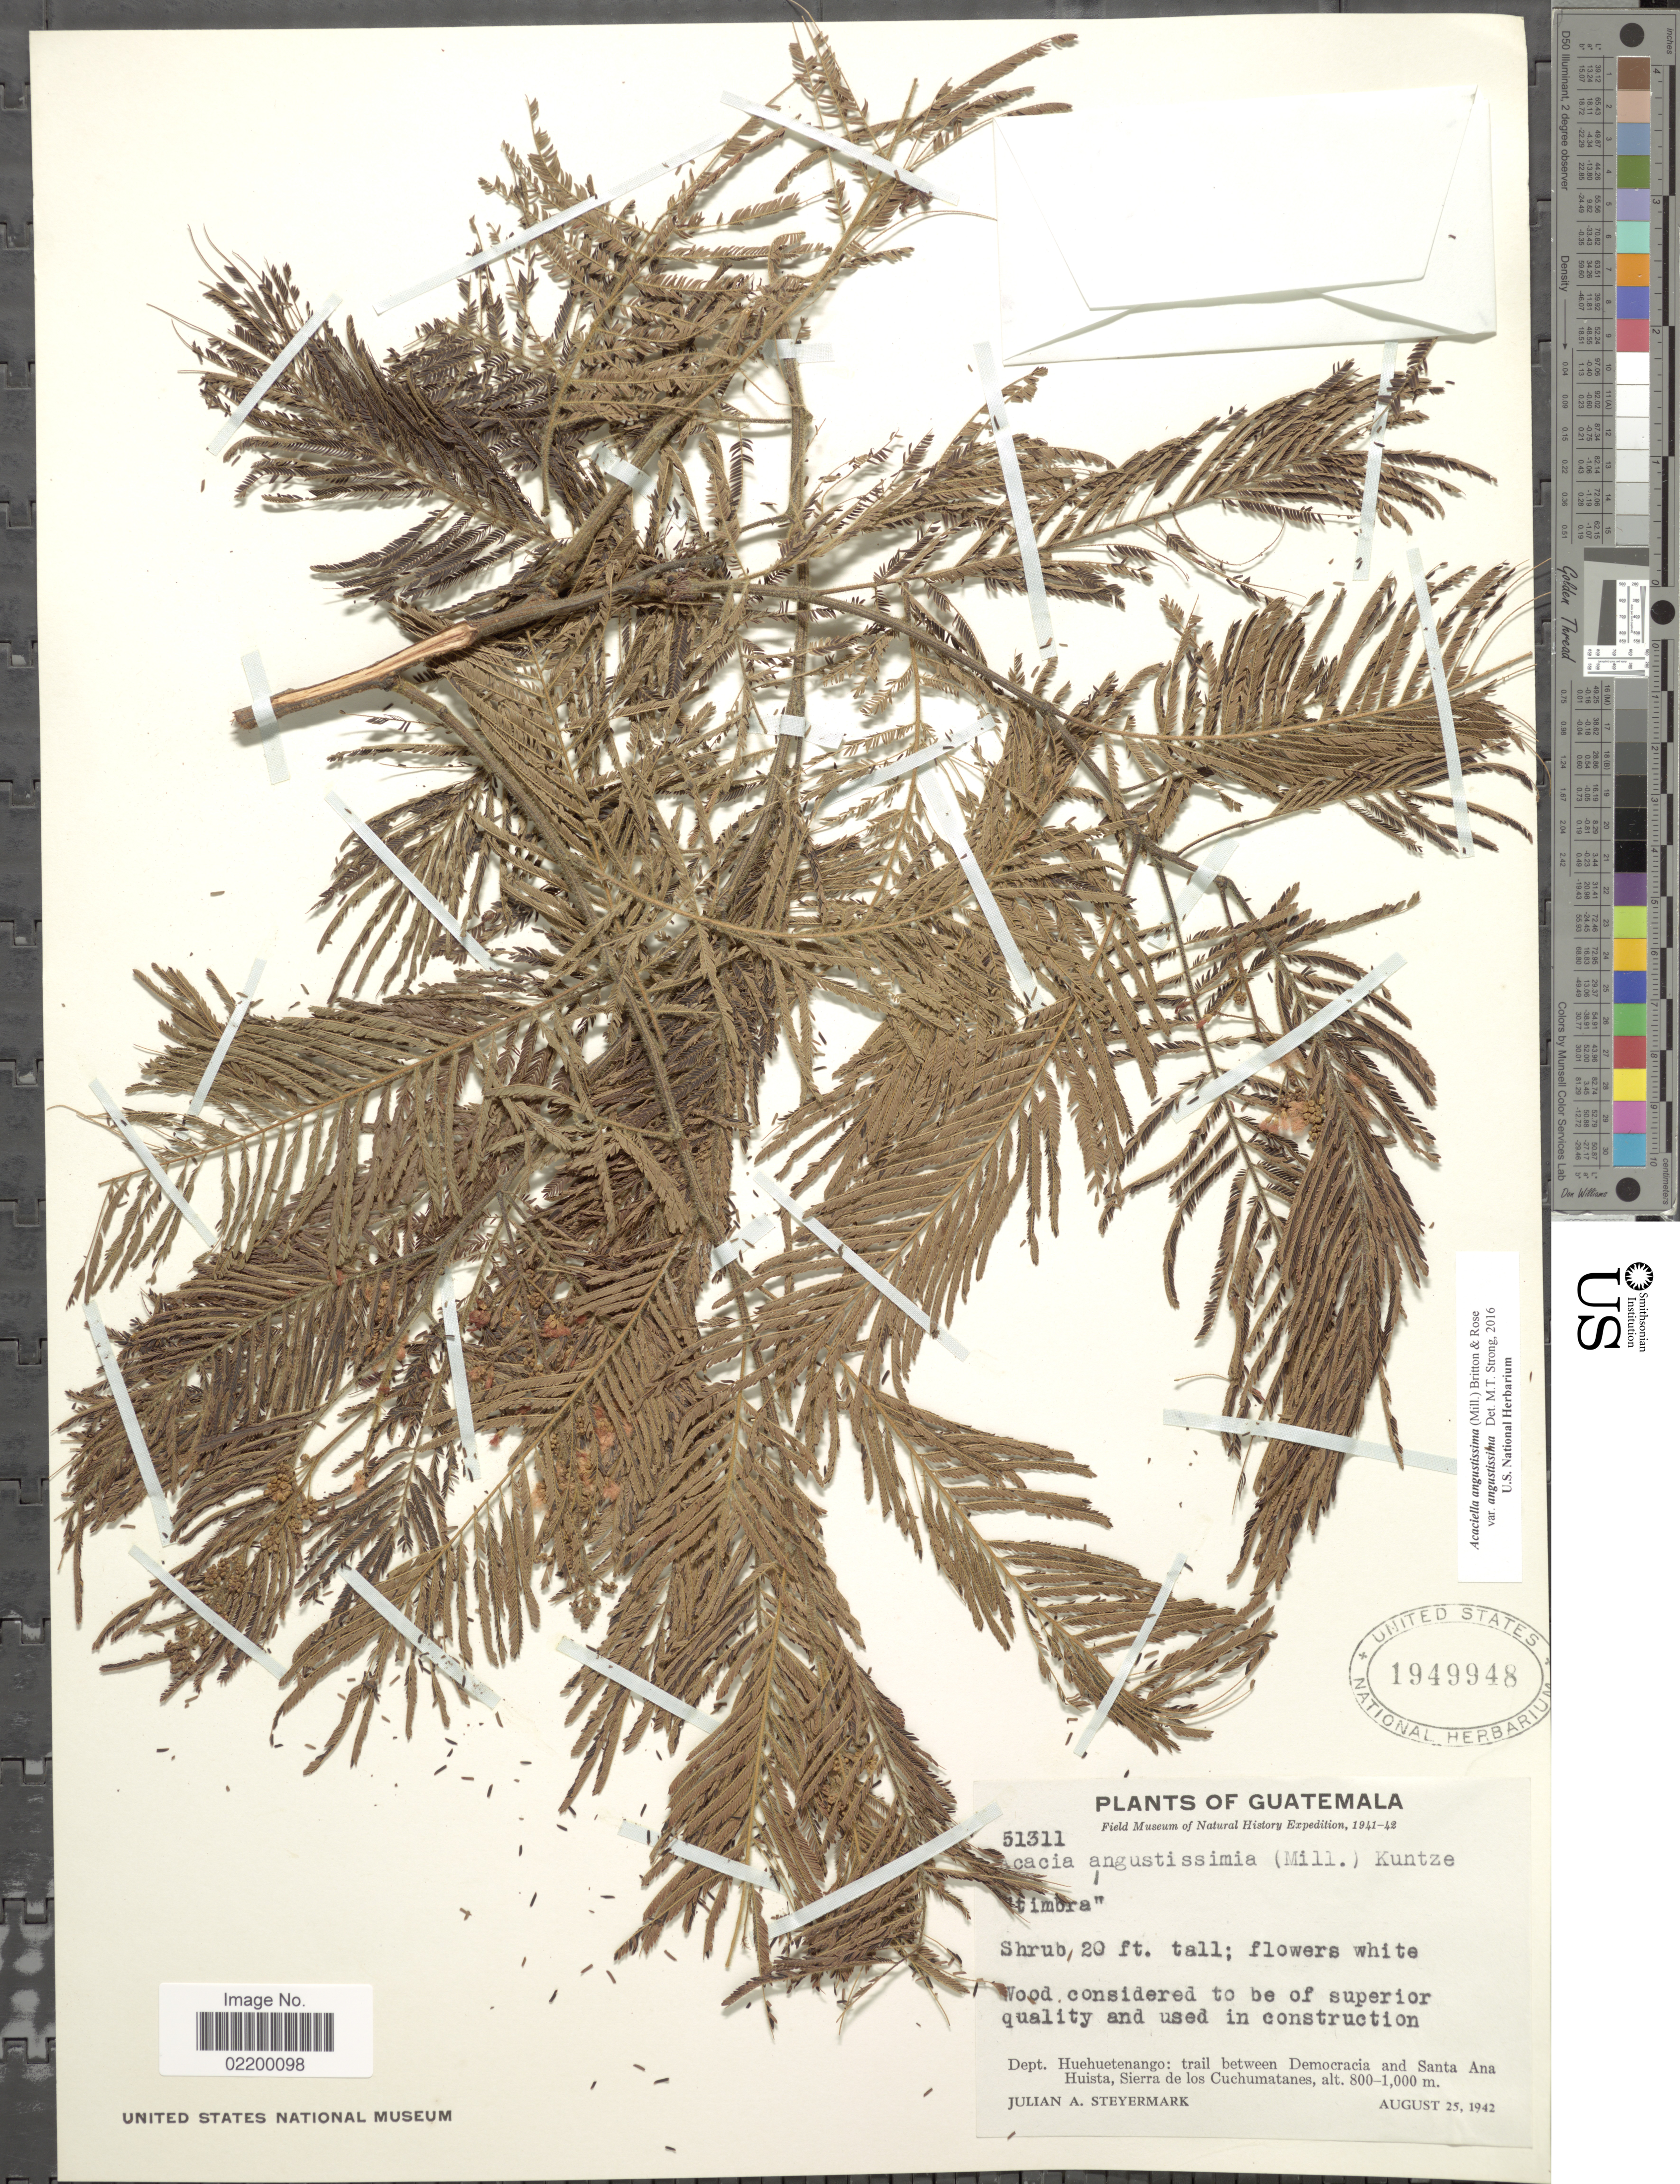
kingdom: Plantae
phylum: Tracheophyta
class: Magnoliopsida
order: Fabales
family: Fabaceae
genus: Acaciella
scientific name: Acaciella angustissima var. angustissima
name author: (Mill.) Britton & Rose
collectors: J. Steyermark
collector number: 51311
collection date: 1942-08-25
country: Guatemala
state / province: Huehuetenango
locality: Dept. Huehuetenango: trail between Democracia and Santa ana Huista, Sierra de los Cuchumatanes.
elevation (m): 800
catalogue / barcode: US 1949948